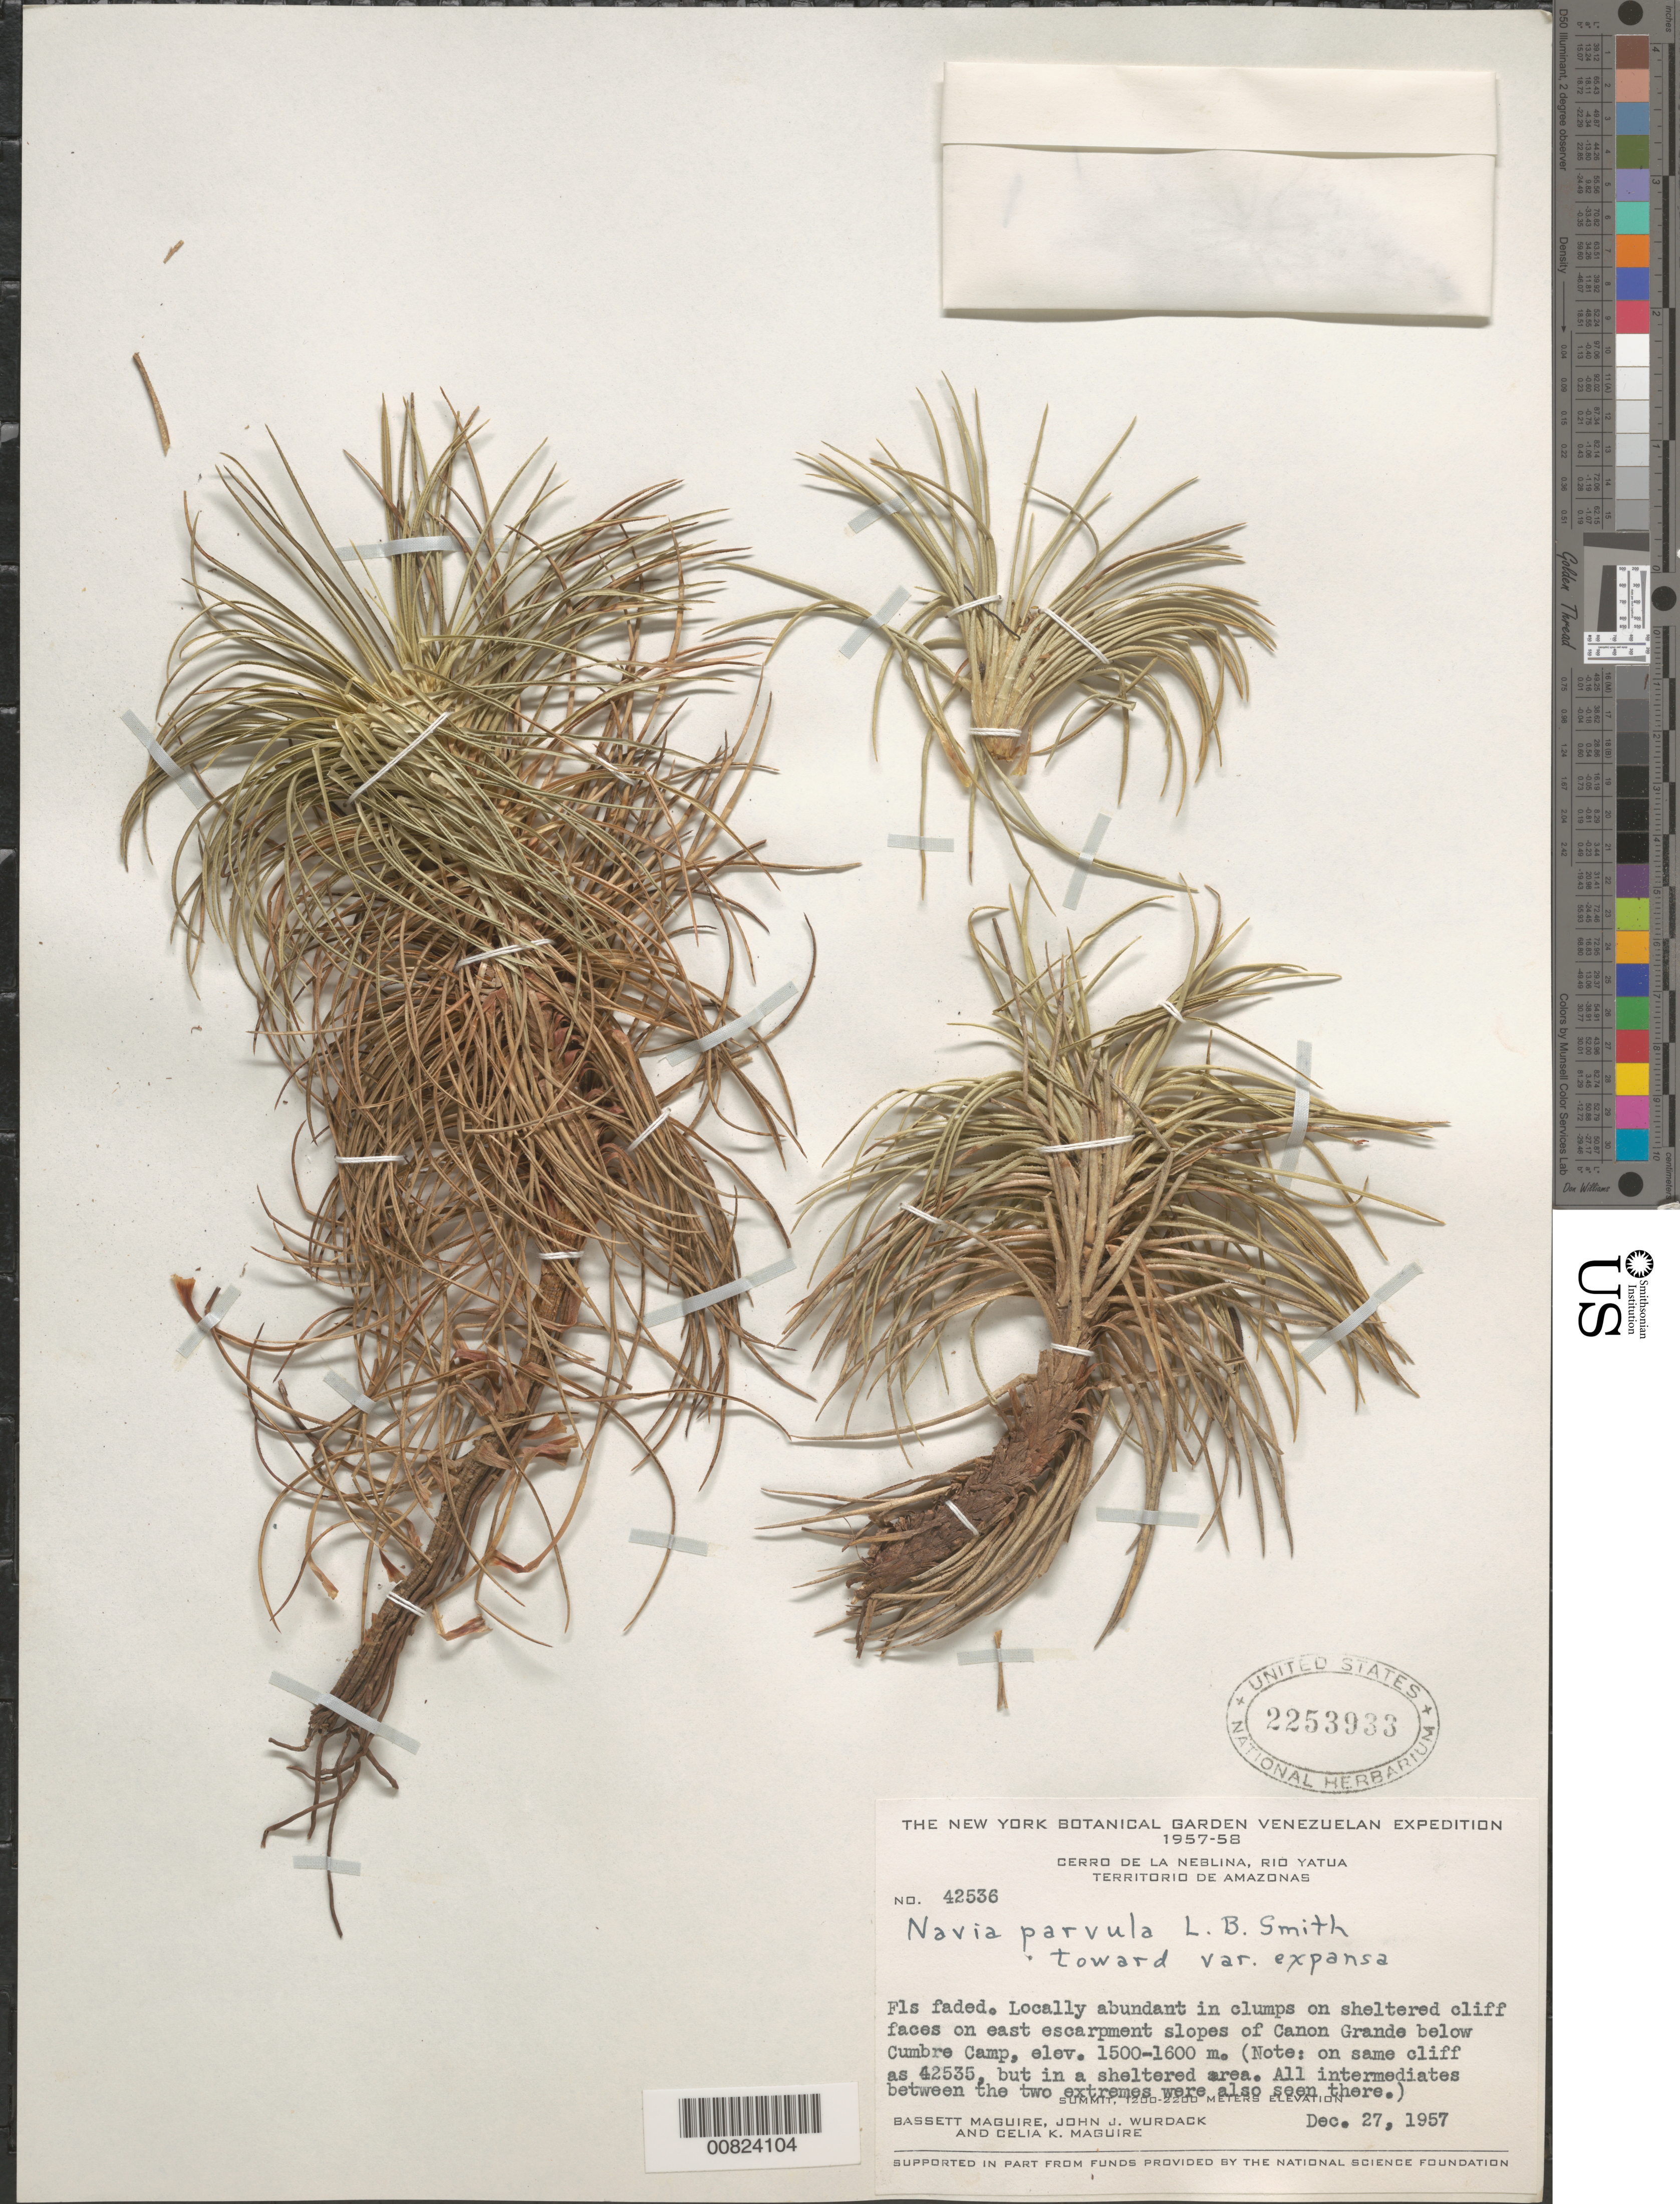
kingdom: Plantae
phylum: Tracheophyta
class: Liliopsida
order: Poales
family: Bromeliaceae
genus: Navia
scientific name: Navia parvula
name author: L.B. Sm.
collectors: B. Maguire, J. J. Wurdack & C. K. Maguire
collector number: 42536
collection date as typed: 27-Dec-57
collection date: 1957-12-27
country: Venezuela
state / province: Amazonas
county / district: Río Negro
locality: Cerro de la Neblina, Río Yatua, Caño Grande, SSE of Cumbre Camp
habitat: Sheltered cliff faces on E escarpment slopes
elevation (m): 1500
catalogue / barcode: US 2253933